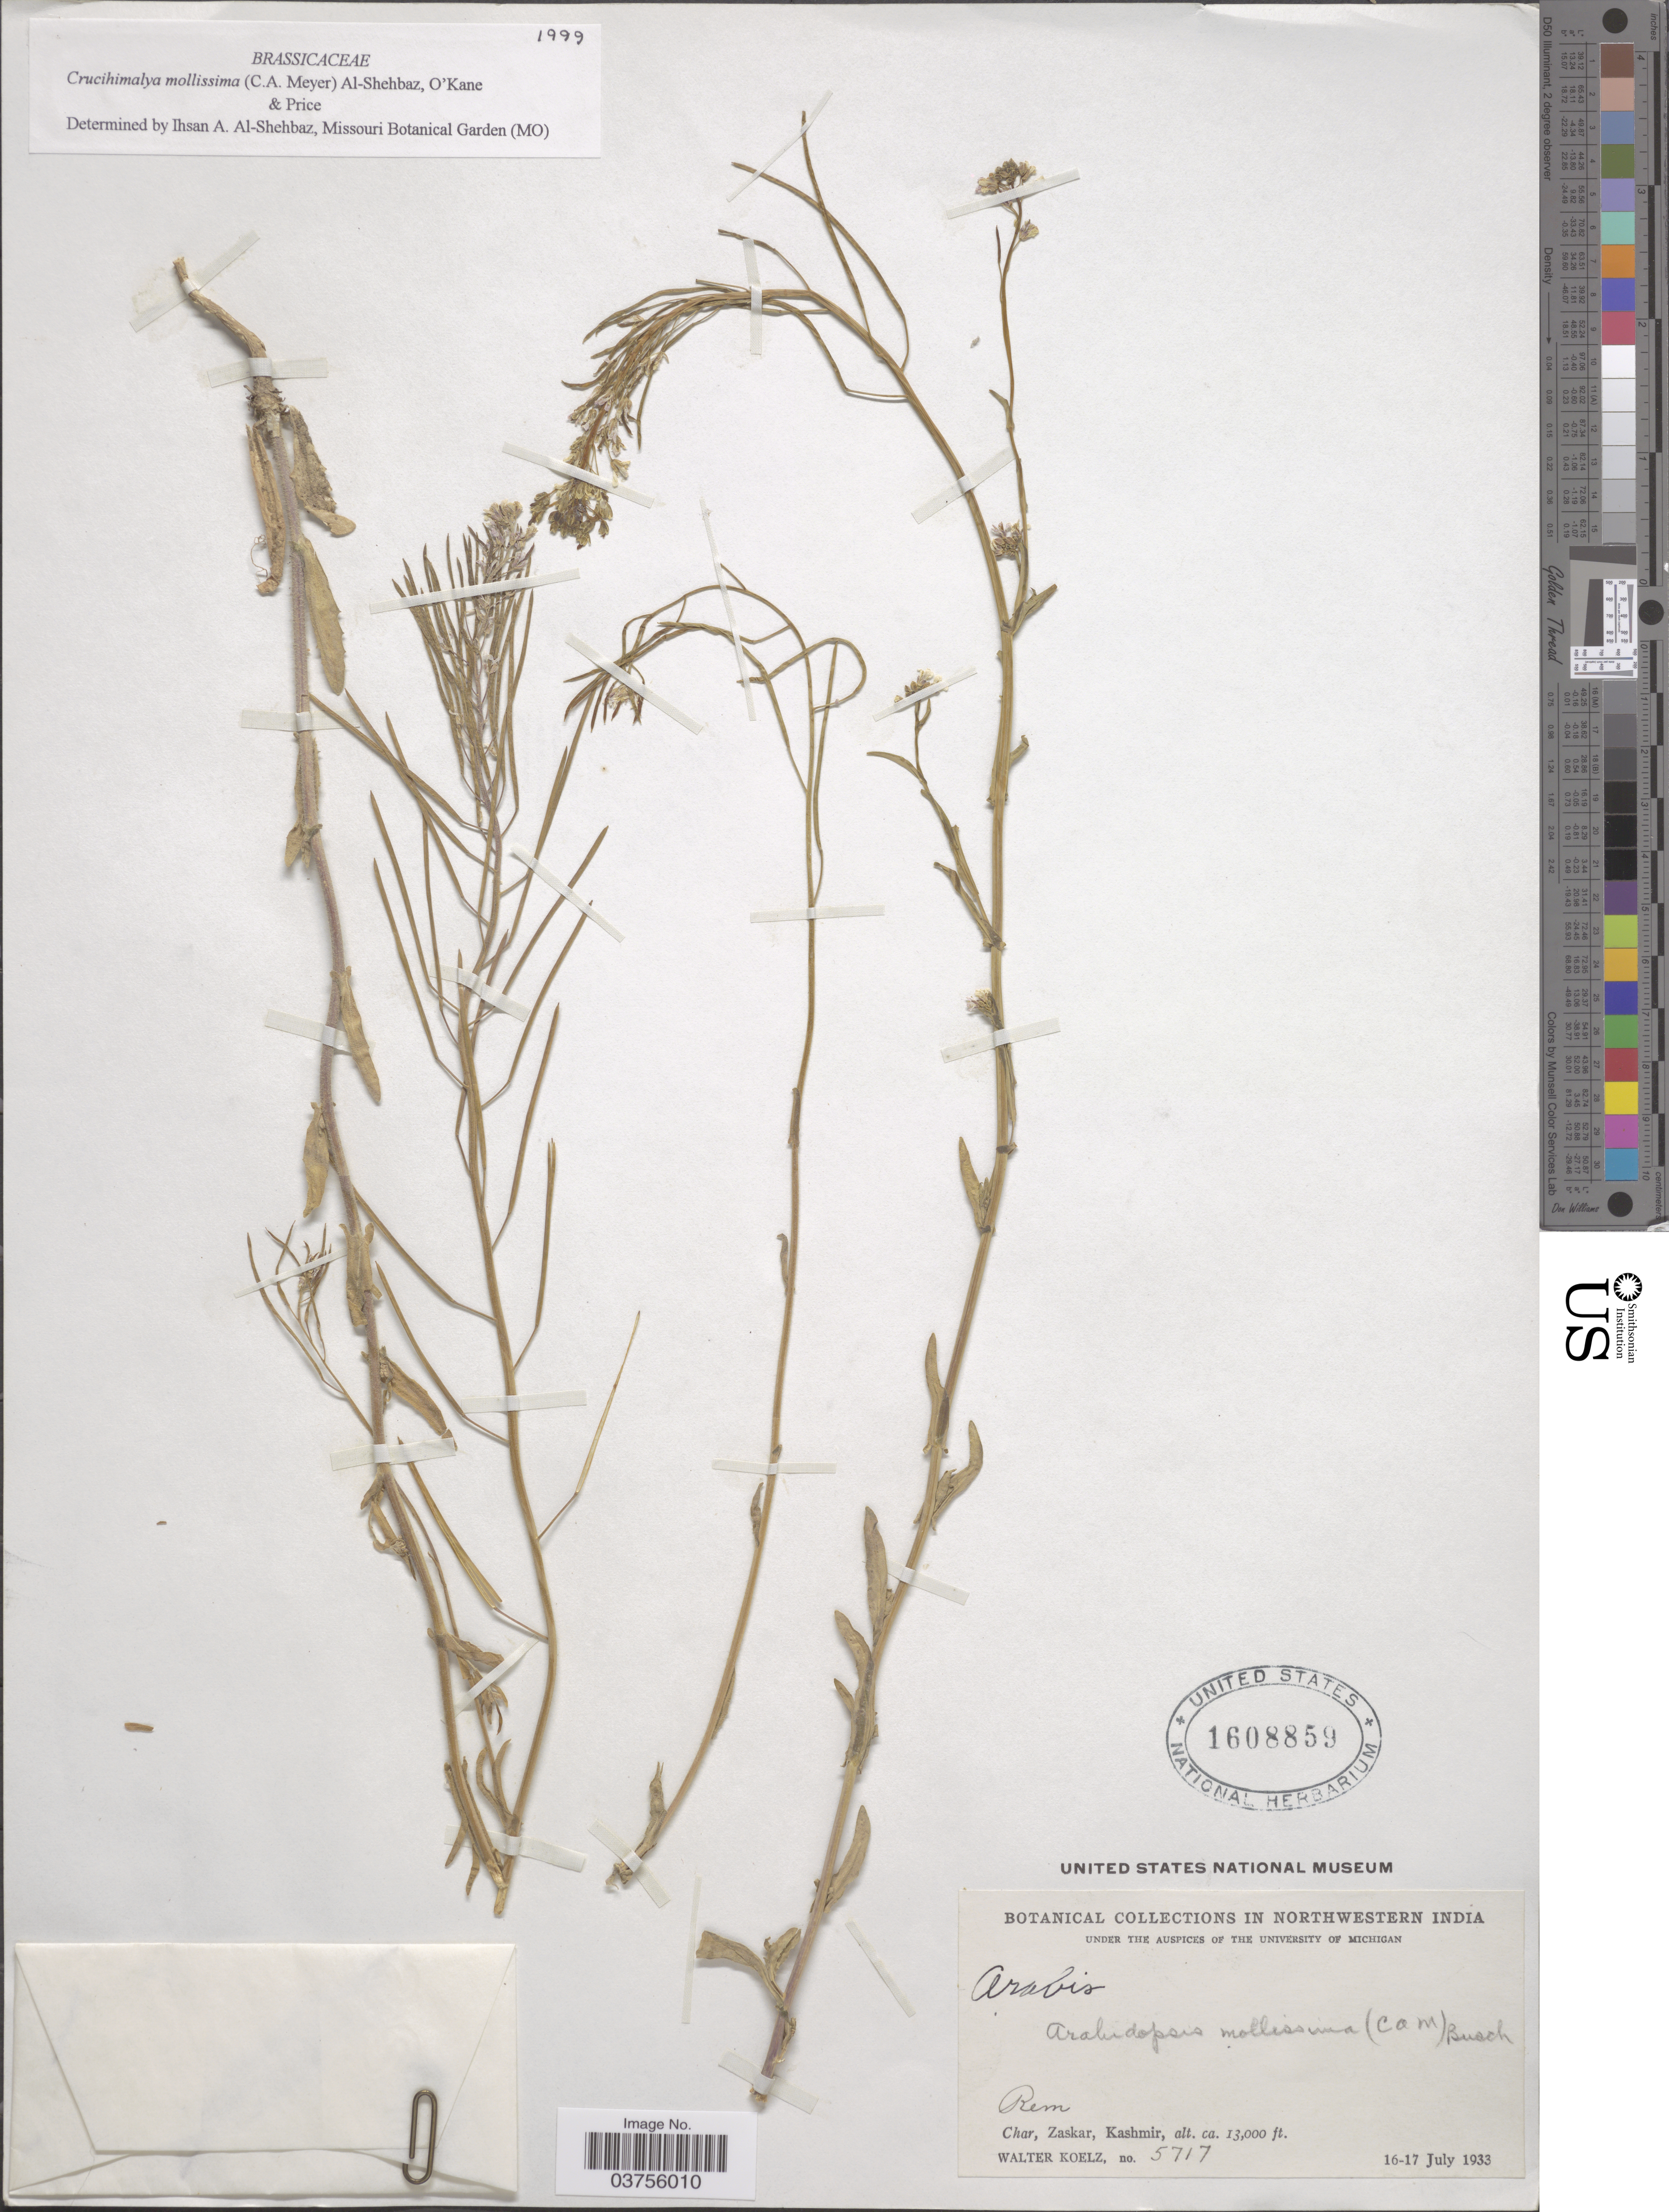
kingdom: Plantae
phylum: Tracheophyta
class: Magnoliopsida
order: Brassicales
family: Brassicaceae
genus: Crucihimalaya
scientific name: Crucihimalaya mollissima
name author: (C.A. Mey.) Al-Shehbaz et al.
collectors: W. N. Koelz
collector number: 5717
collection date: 1933-07-16/1933-07-17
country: India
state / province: Jammu and Kashmir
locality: Northwestern India. Char, Zaskar, Kashmir.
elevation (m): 3962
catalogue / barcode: US 1608859